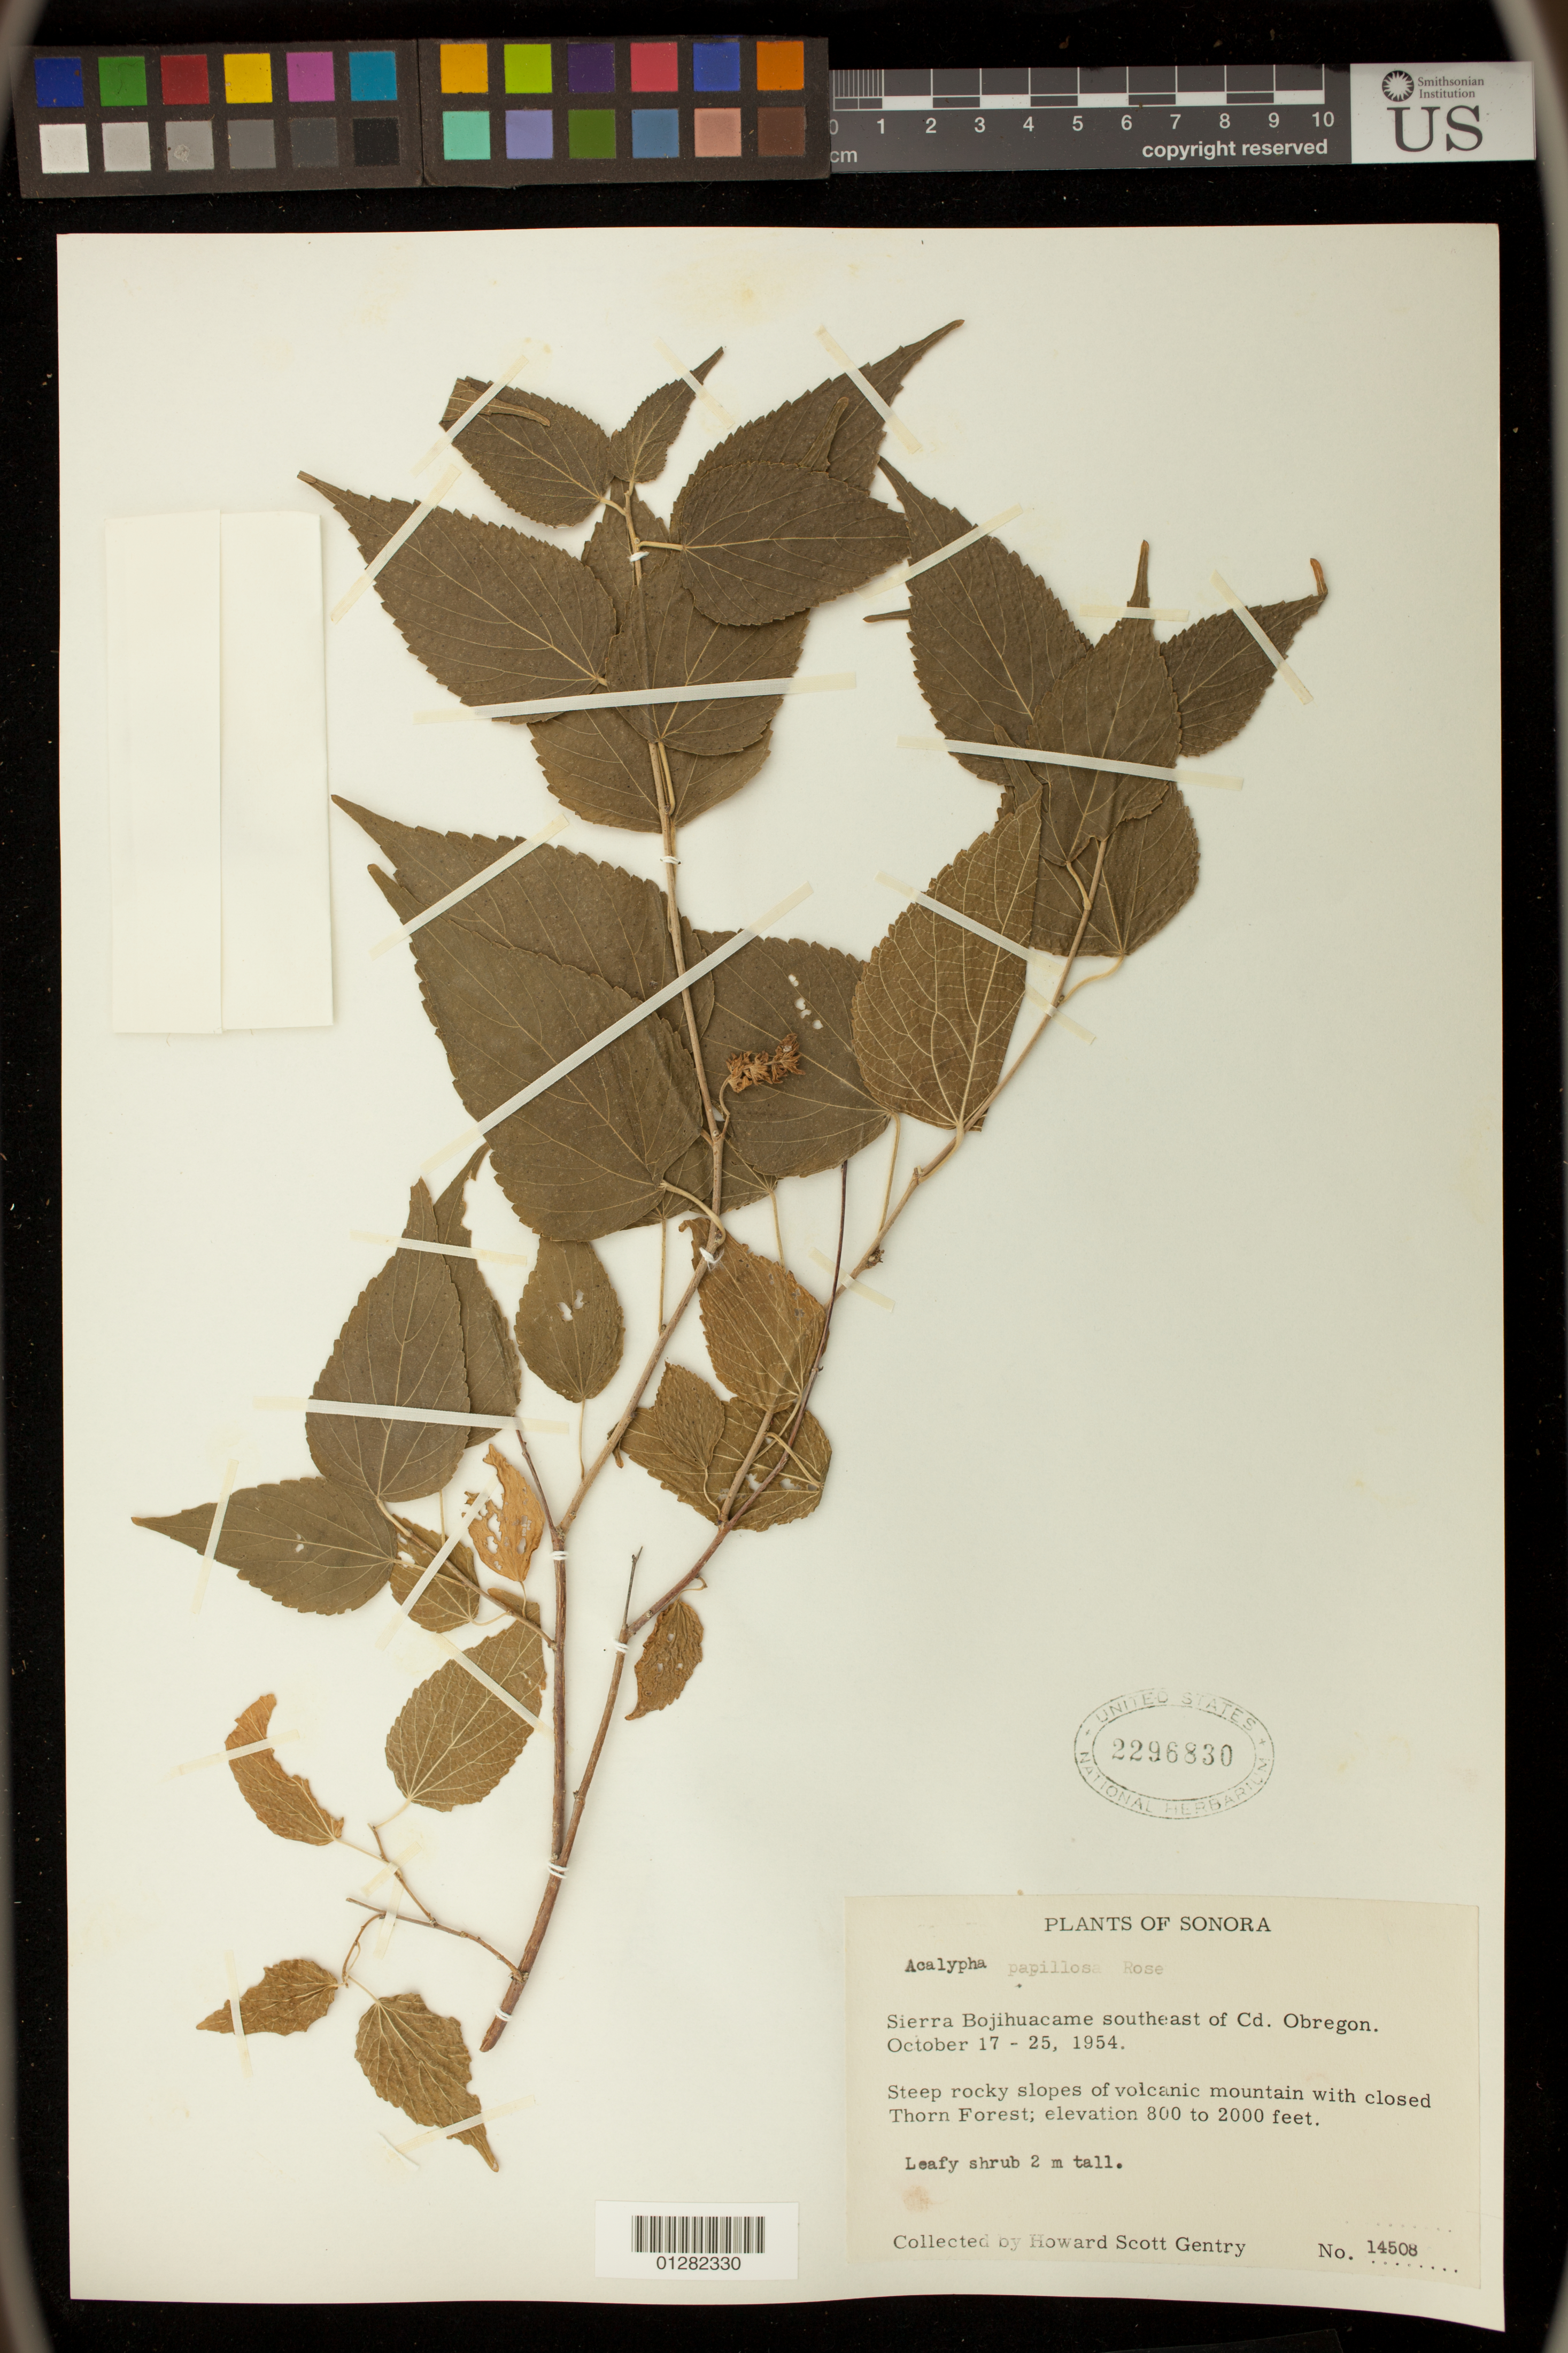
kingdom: Plantae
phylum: Tracheophyta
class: Magnoliopsida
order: Malpighiales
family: Euphorbiaceae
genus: Acalypha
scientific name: Acalypha papillosa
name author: Rose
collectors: J. N. Rose, P. C. Standley & P. G. Russell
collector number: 14508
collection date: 1954-10-17/1954-10-25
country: Mexico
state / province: Sonora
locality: Sierra Bojihuacame southeast of Cd. Obregon.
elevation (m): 244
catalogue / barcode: US 2296830